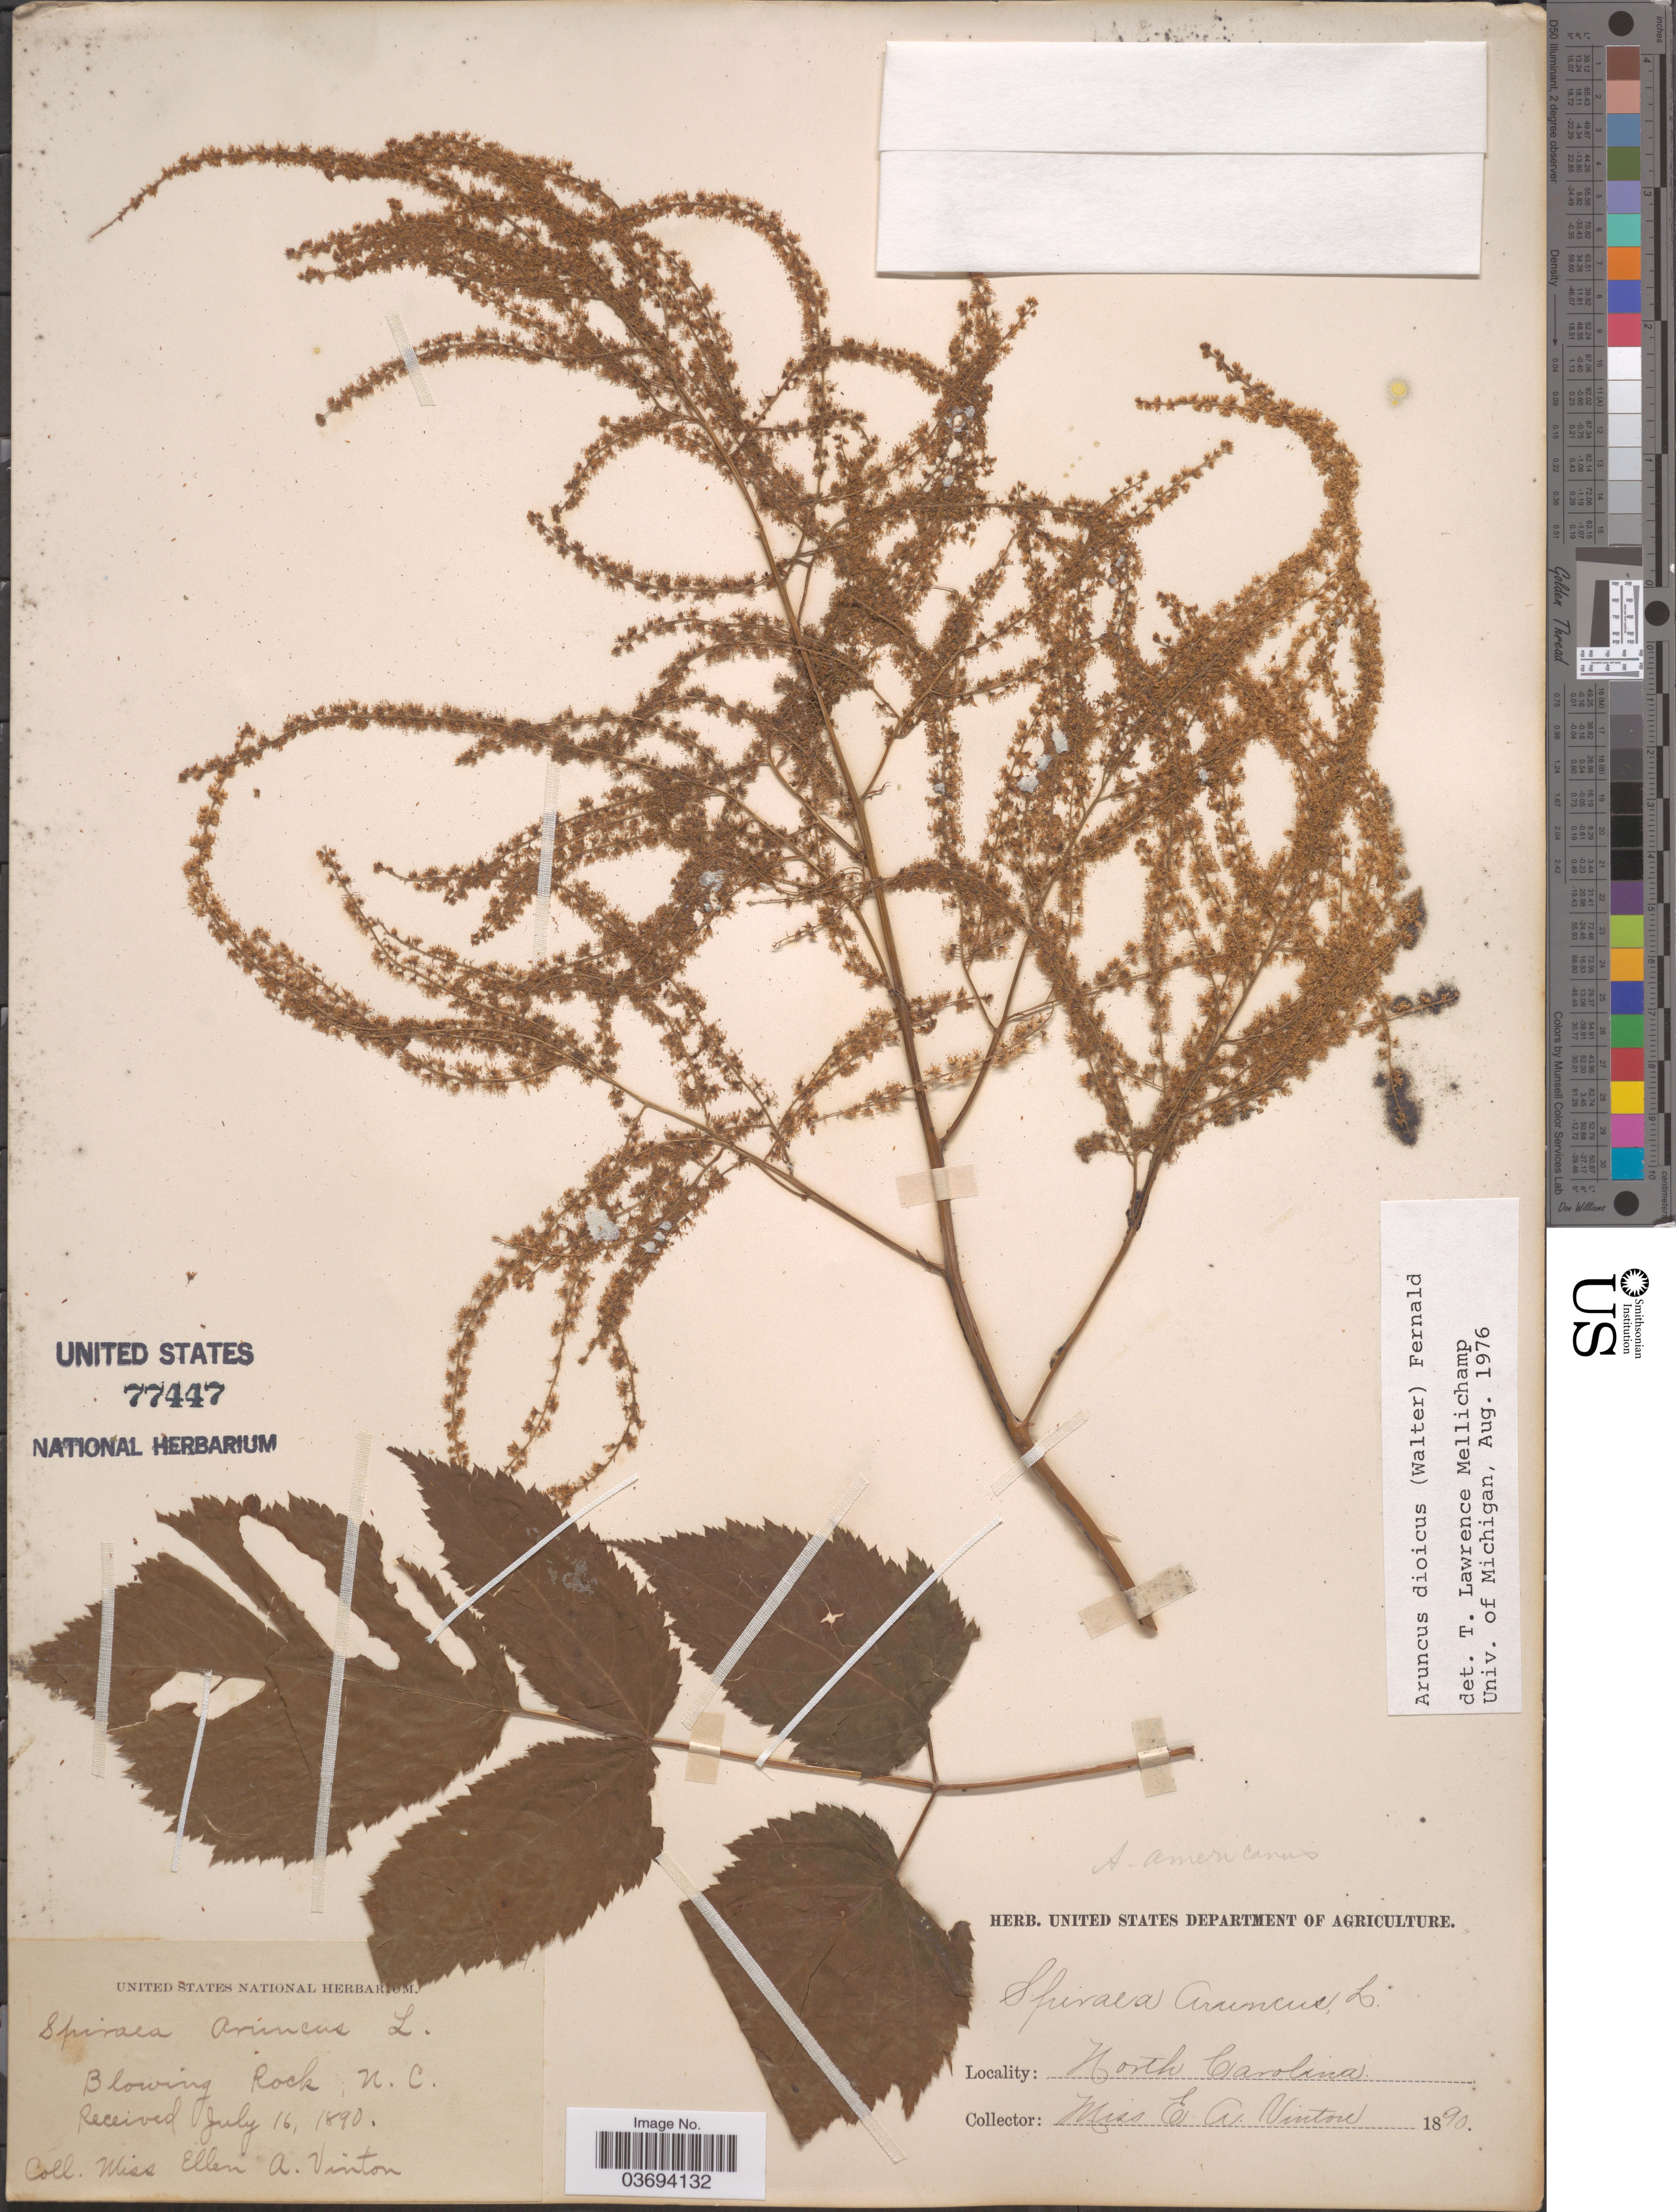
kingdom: Plantae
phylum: Tracheophyta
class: Magnoliopsida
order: Rosales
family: Rosaceae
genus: Aruncus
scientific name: Aruncus dioicus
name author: (Walter) Fernald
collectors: E. Vinton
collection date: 1890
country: United States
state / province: North Carolina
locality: Blowing Rock.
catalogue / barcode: US 77447